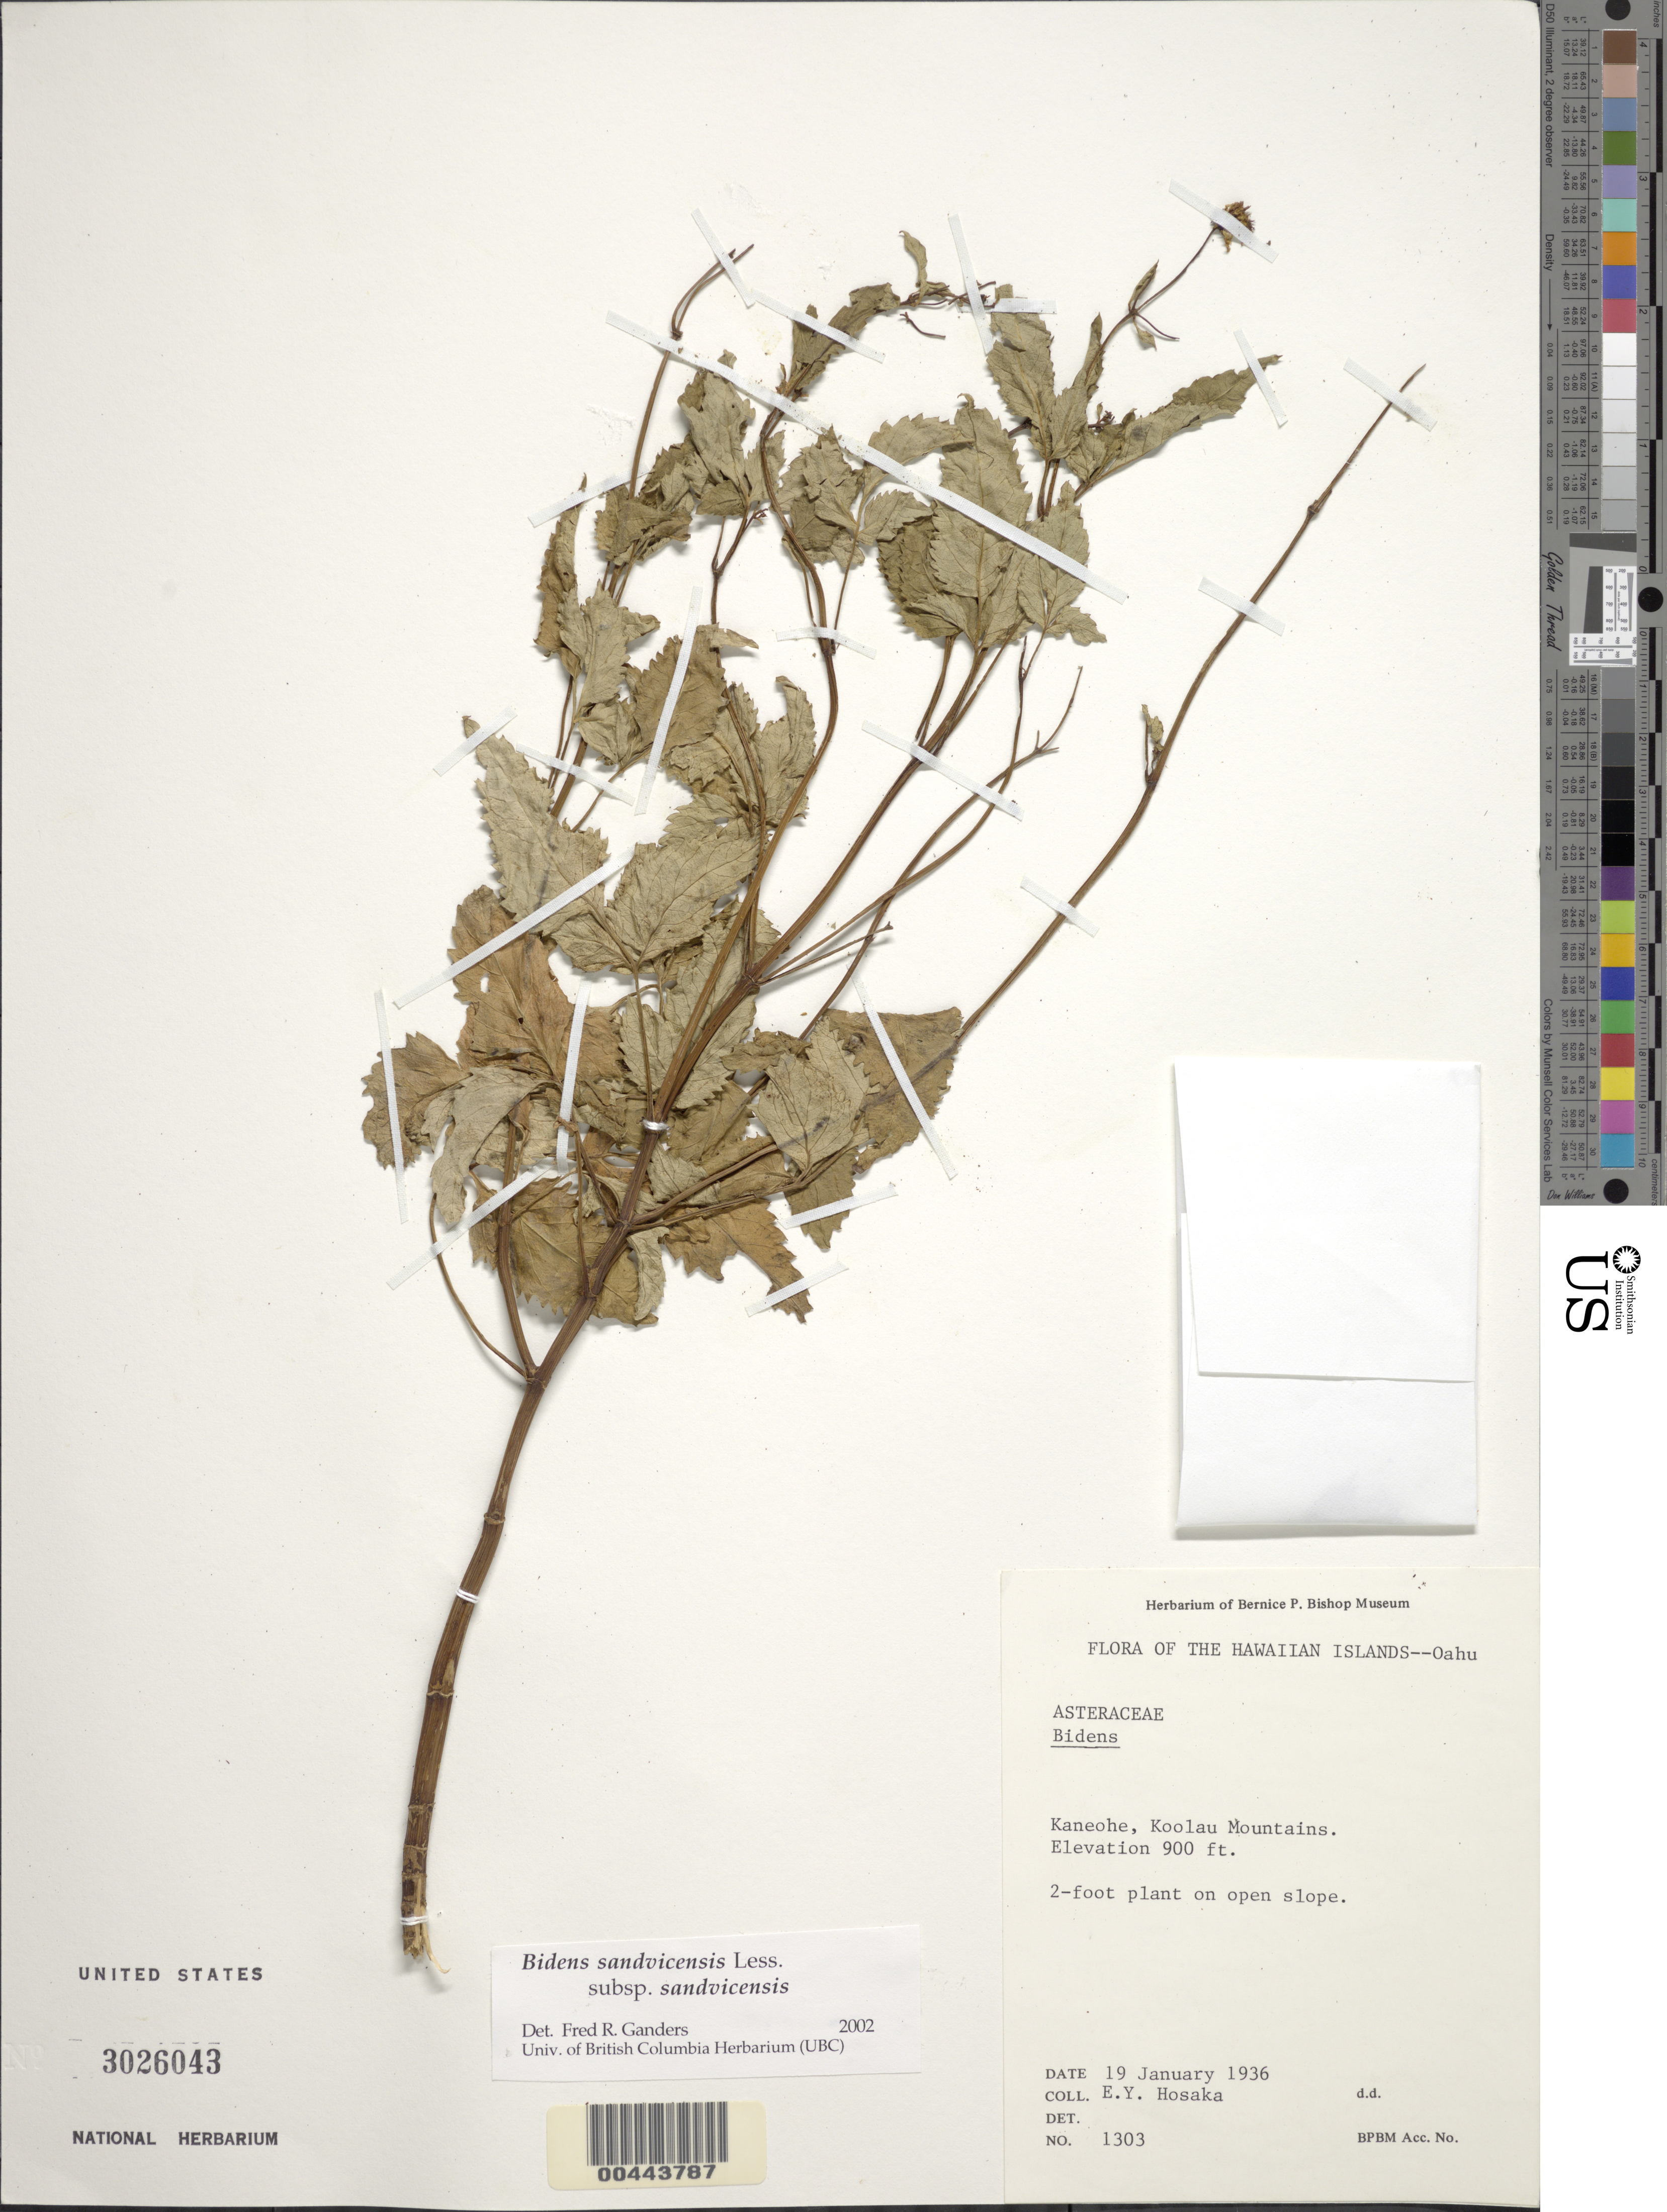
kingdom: Plantae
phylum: Tracheophyta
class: Magnoliopsida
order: Asterales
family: Asteraceae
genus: Bidens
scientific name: Bidens sandvicensis subsp. sandvicensis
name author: Less.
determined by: Ganders, F. R.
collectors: E. Y. Hosaka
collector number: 1303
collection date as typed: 19 Jan 1936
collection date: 1936-01-19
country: United States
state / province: Hawaii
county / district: Honolulu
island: Oahu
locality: Kaneohe, Koolau Mountains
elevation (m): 274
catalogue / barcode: US 3026043